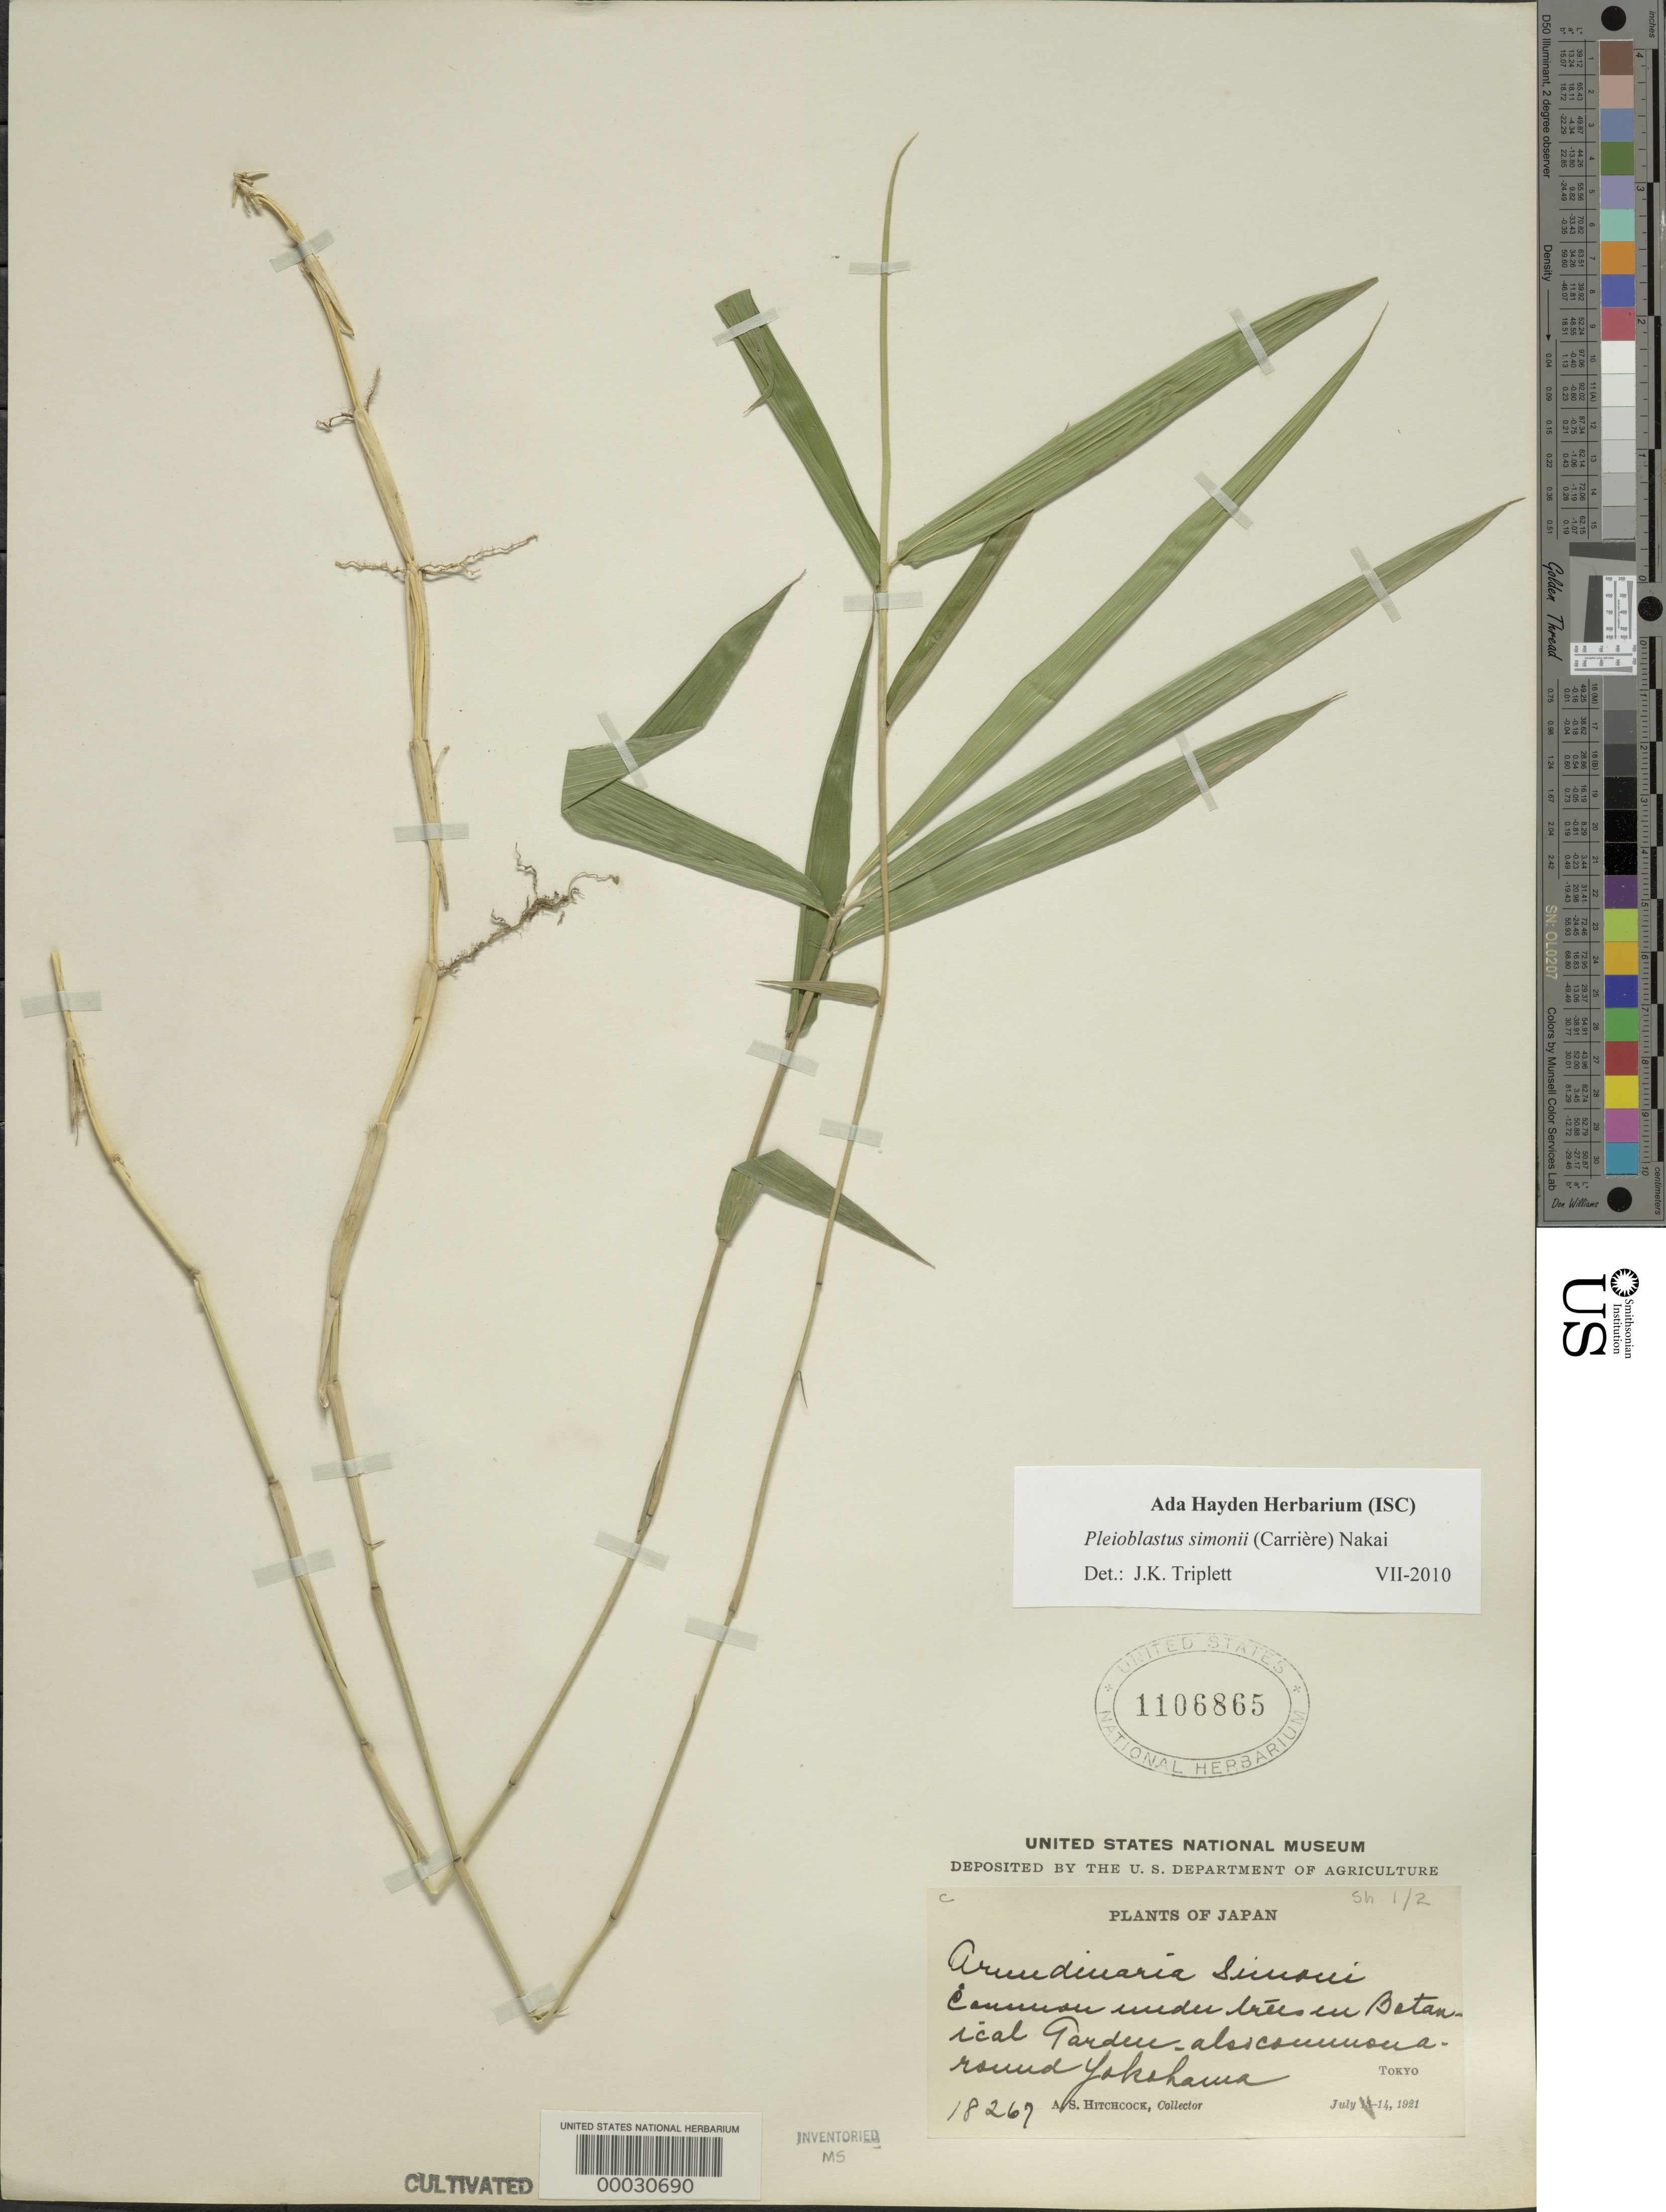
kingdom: Plantae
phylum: Tracheophyta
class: Liliopsida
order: Poales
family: Poaceae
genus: Pleioblastus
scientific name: Pleioblastus simonii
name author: (Carrière) Nakai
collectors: A. S. Hitchcock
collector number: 18267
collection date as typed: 14 Jul 1921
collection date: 1921-07-14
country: Japan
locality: Boanical garden-tokyo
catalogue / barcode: US 1106865